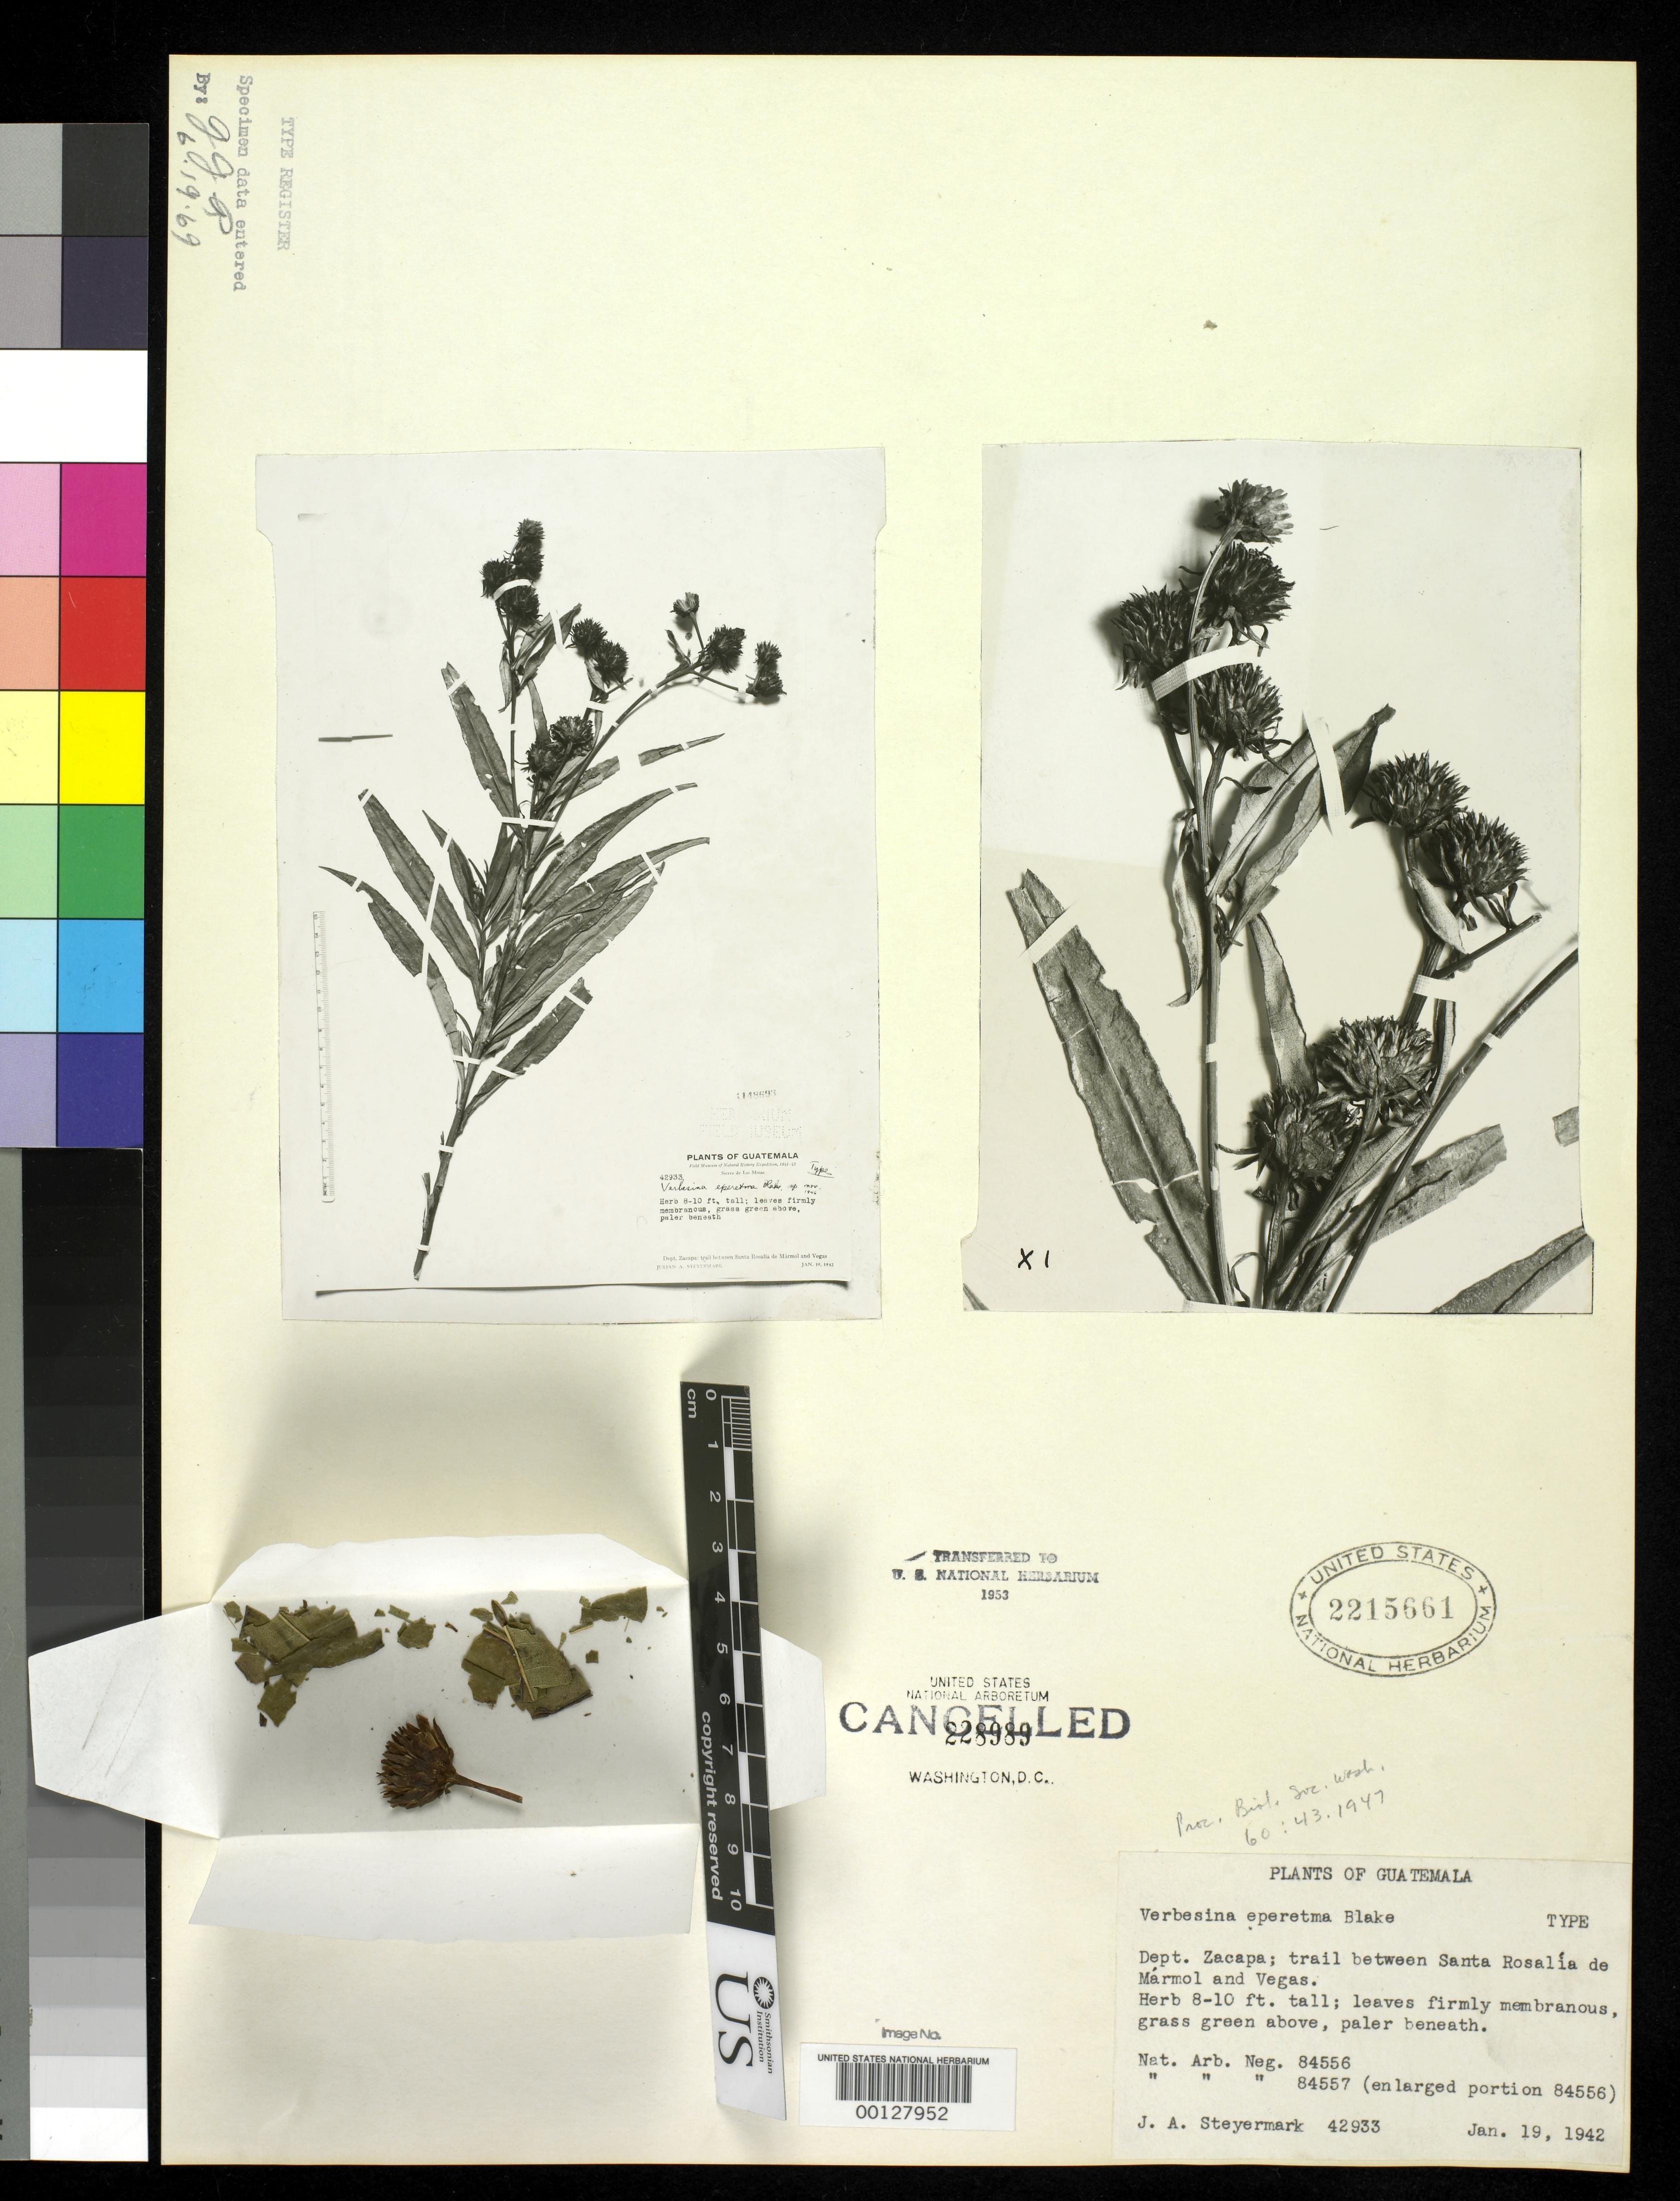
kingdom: Plantae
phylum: Tracheophyta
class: Magnoliopsida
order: Asterales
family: Asteraceae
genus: Verbesina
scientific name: Verbesina eperetma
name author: S.F. Blake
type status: Type Fragment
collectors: J. Steyermark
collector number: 42933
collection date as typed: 19 Jan 1942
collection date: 1942-01-19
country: Guatemala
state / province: Zacapa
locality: Between Santa Rosalia de Marmol and Vegas.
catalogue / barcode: US 2215661